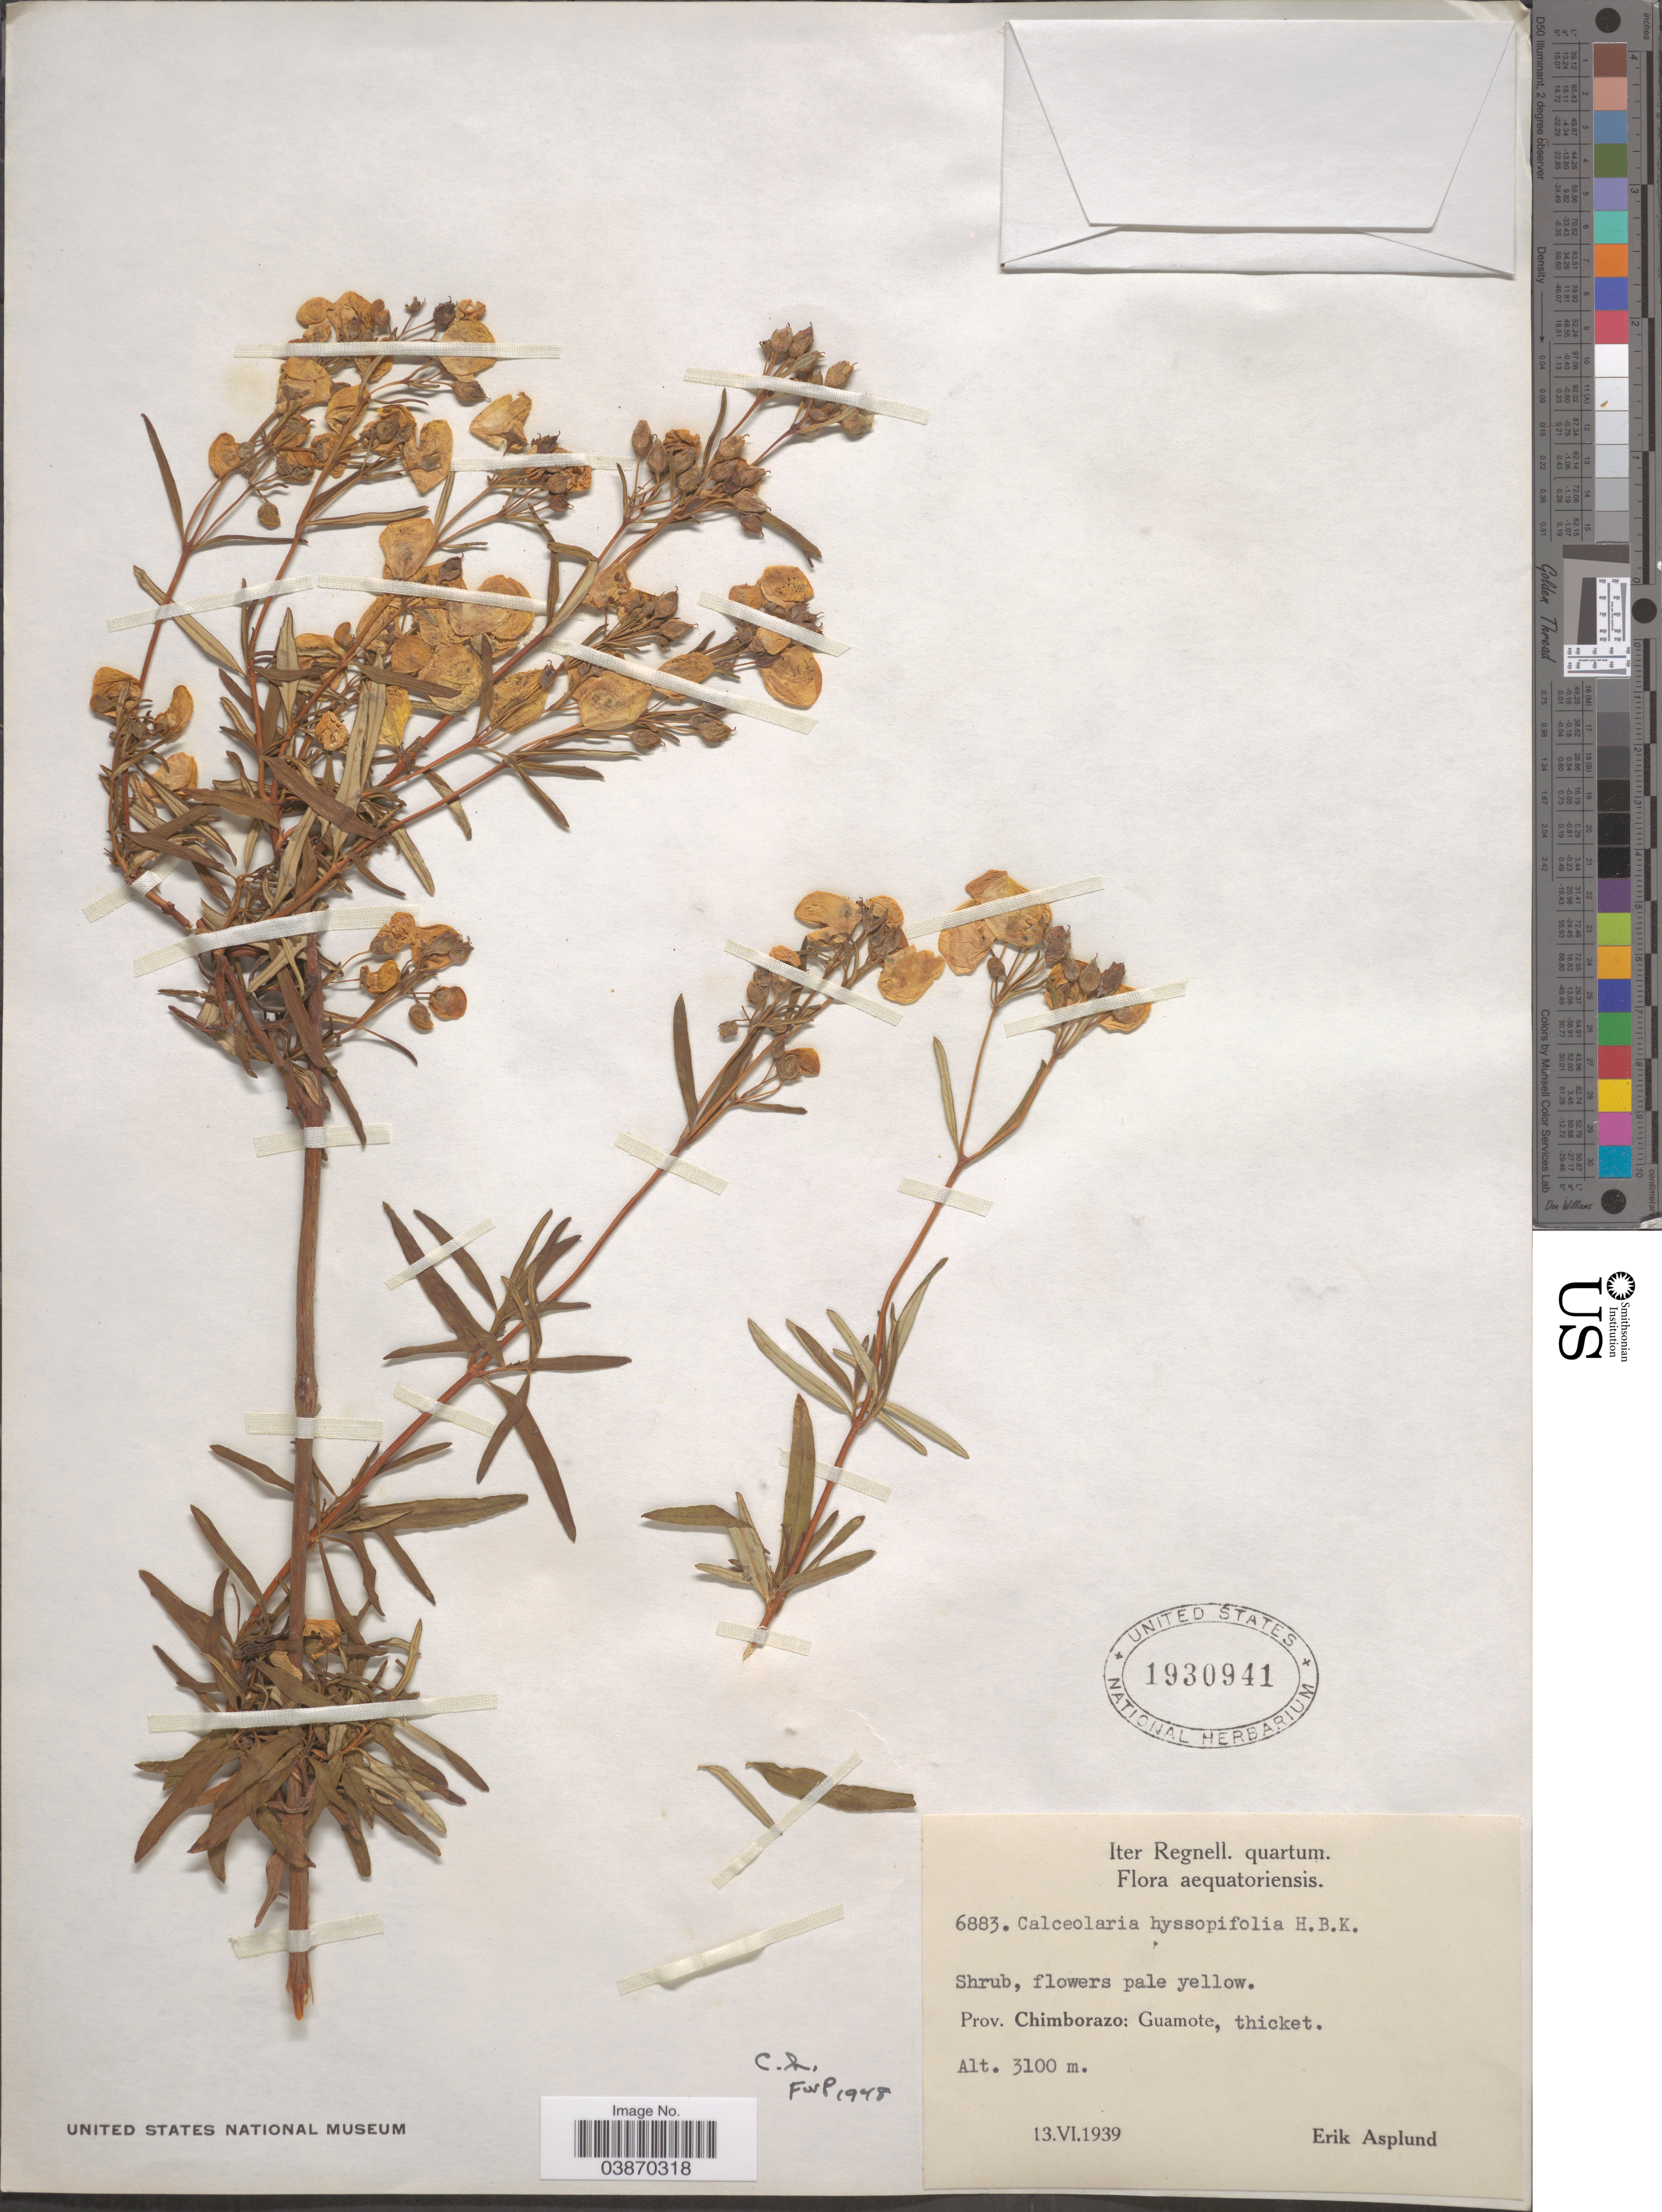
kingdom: Plantae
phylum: Tracheophyta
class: Magnoliopsida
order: Lamiales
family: Calceolariaceae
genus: Calceolaria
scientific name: Calceolaria hyssopifolia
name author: Kunth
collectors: E. Asplund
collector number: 6883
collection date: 1939-06-13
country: Ecuador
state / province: Chimborazo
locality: Guamote.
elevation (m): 3100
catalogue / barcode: US 1930941